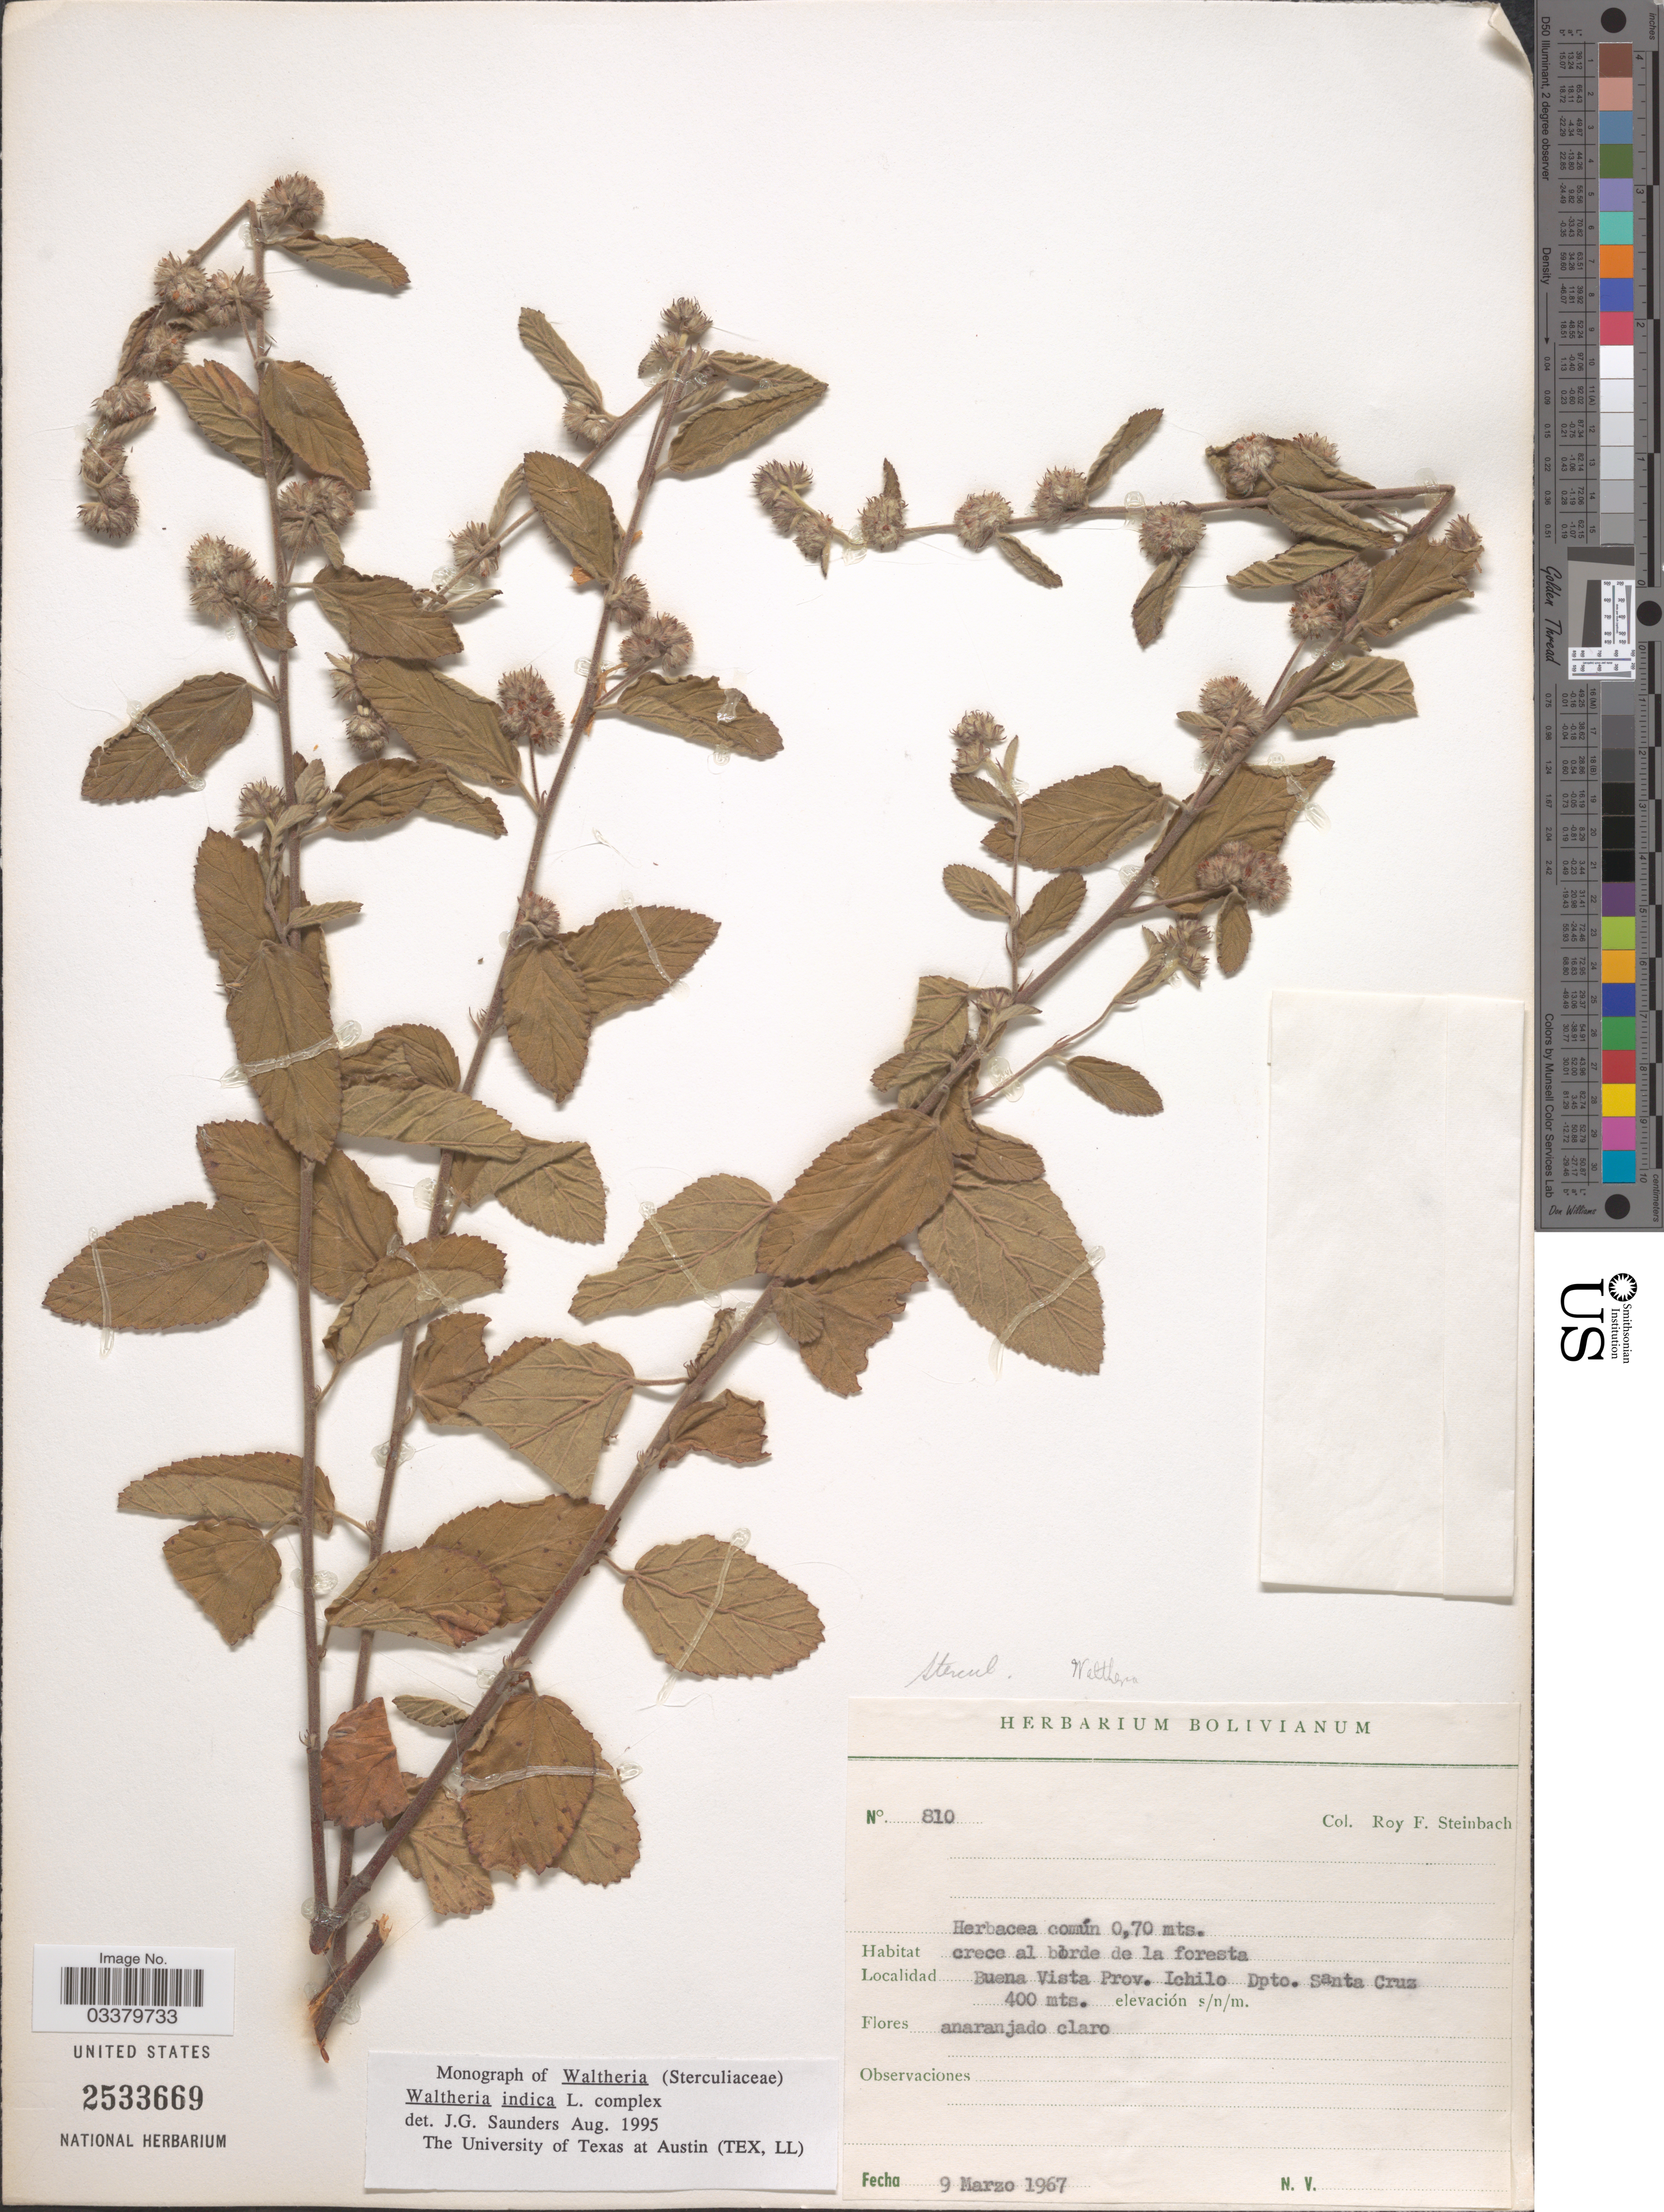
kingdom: Plantae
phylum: Tracheophyta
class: Magnoliopsida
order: Malvales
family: Malvaceae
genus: Waltheria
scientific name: Waltheria indica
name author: L.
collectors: R. F. Steinbach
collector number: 810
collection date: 1967-03-09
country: Bolivia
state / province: Santa Cruz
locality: Buena Vista Prov. Ichilo Dpto. Santa Cruz.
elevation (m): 400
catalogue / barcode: US 2533669